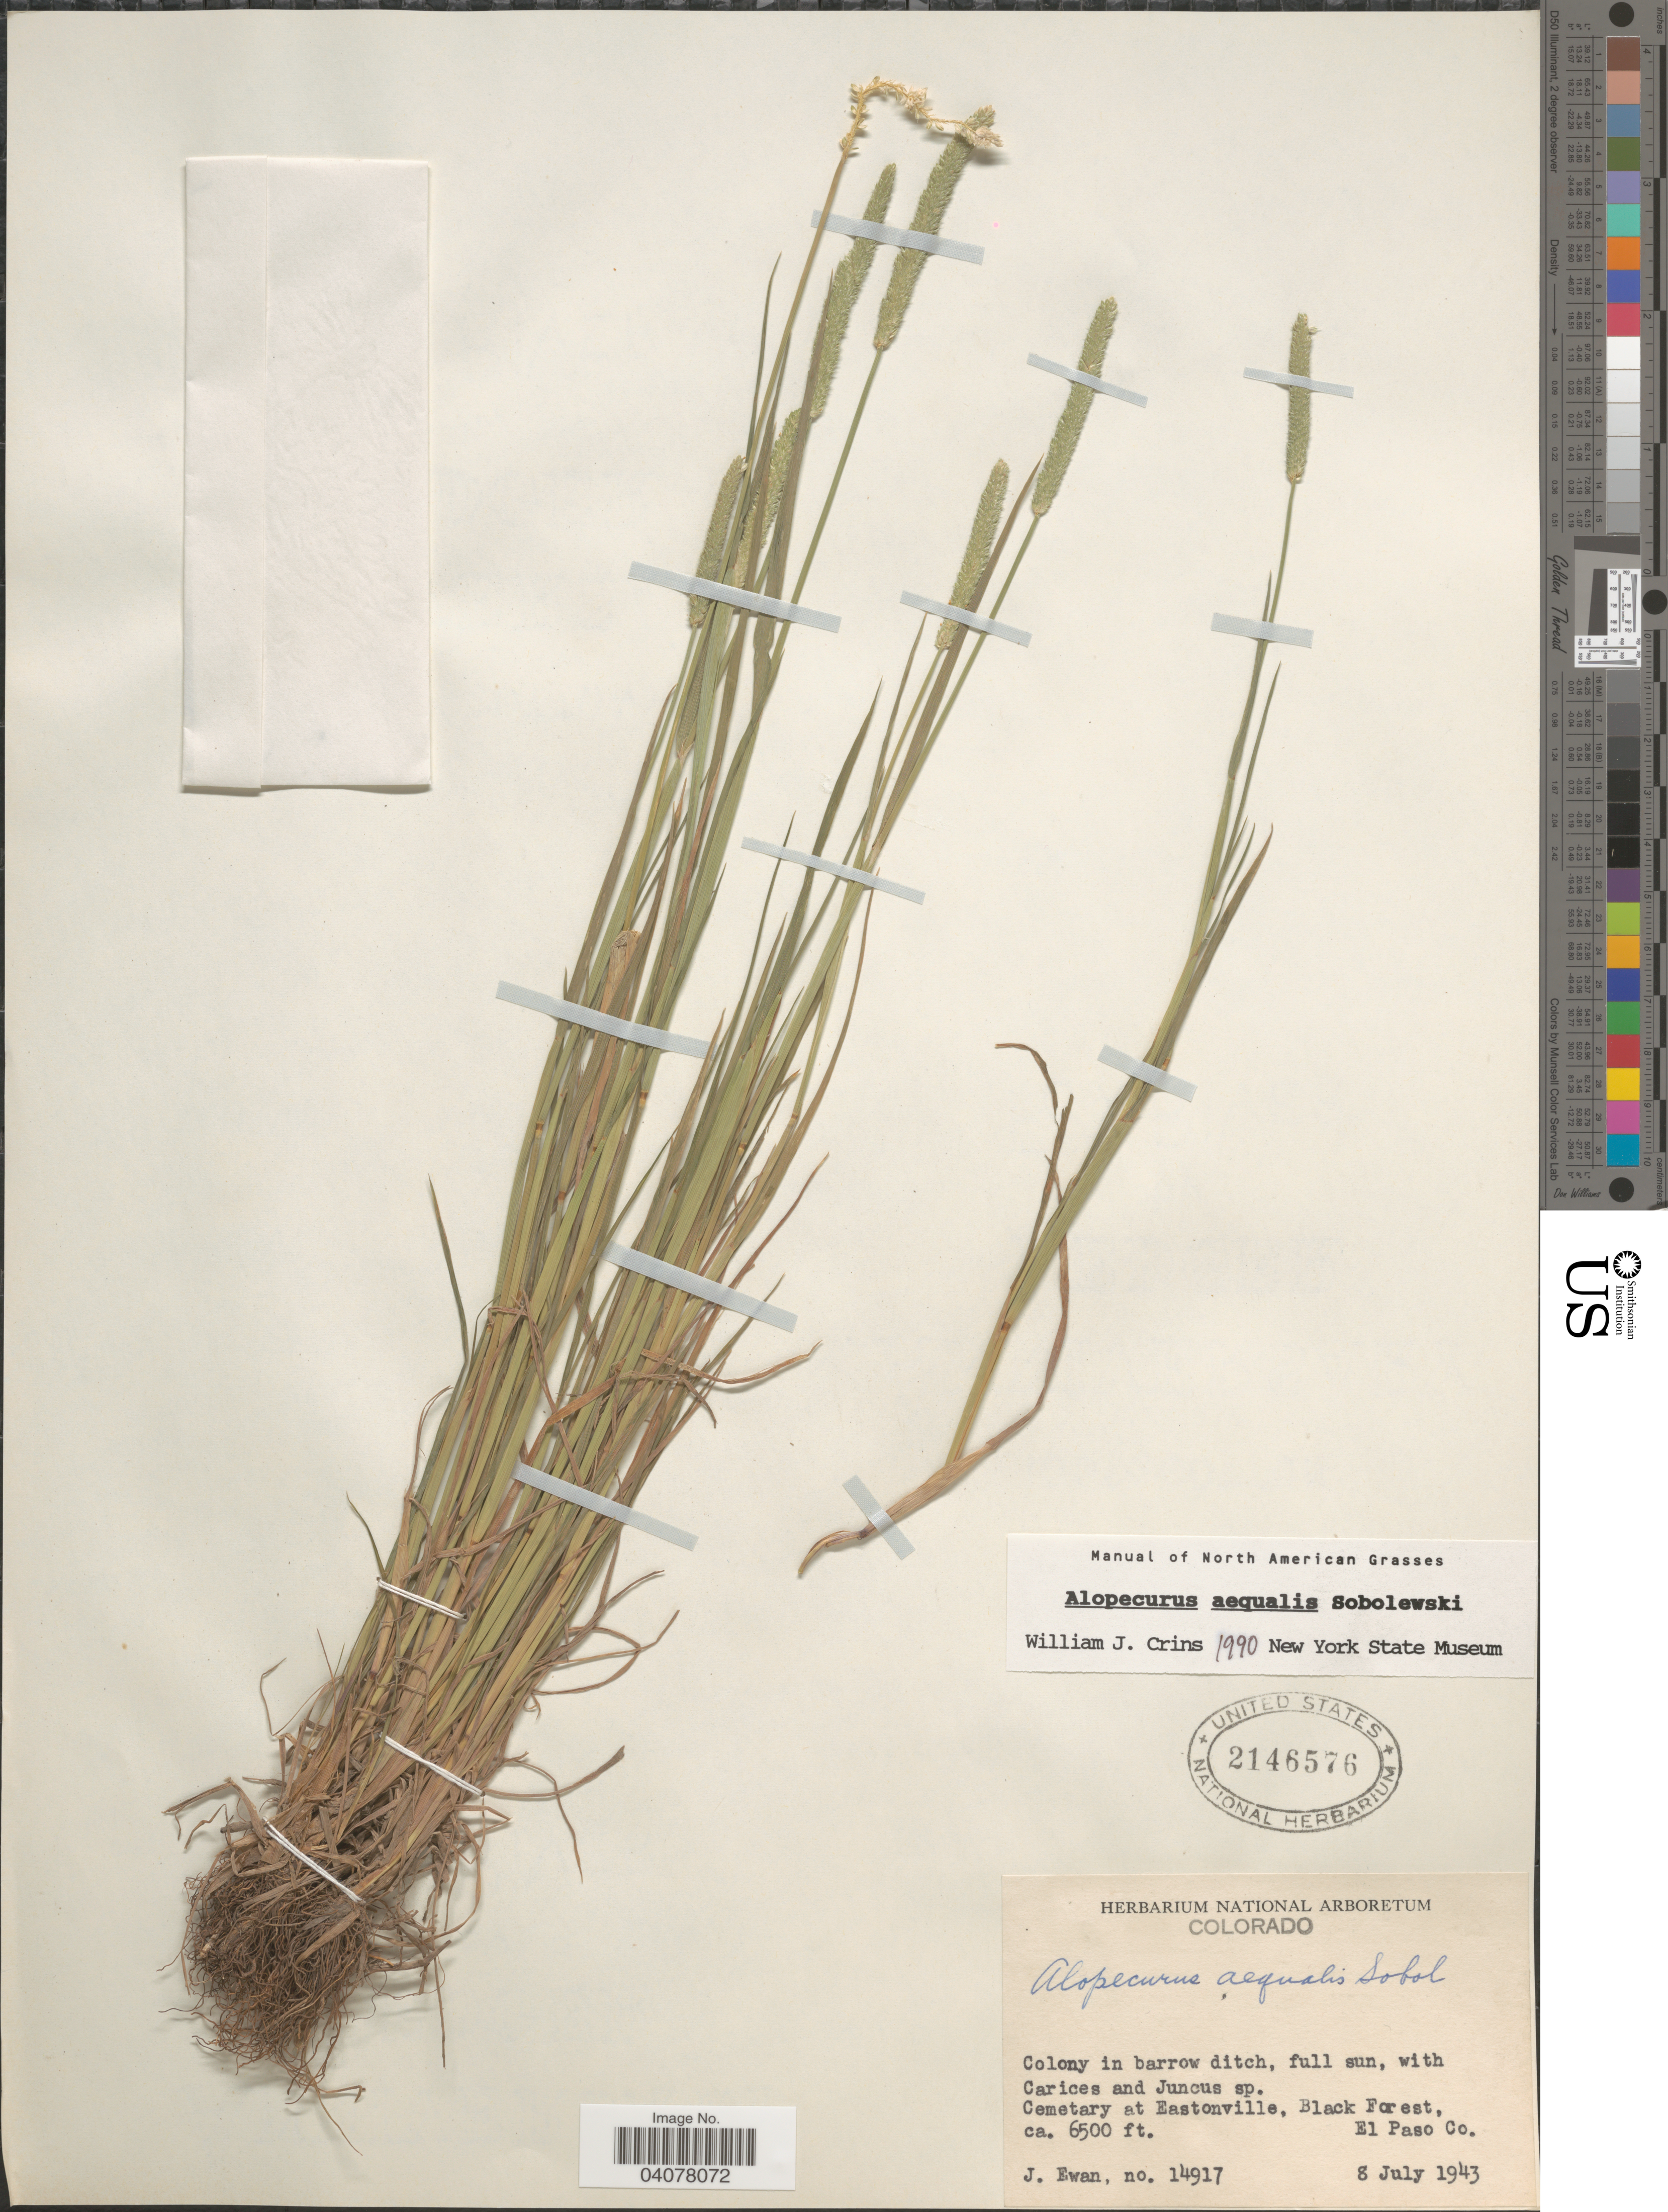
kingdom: Plantae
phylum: Tracheophyta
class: Liliopsida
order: Poales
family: Poaceae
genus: Alopecurus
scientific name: Alopecurus aequalis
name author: Sobol.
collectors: J. A. Ewan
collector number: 14917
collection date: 1943-07-08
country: United States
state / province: Colorado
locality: Cemetary at Eastonville, Black Forest, El Paso Co.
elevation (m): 1981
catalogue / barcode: US 2146576